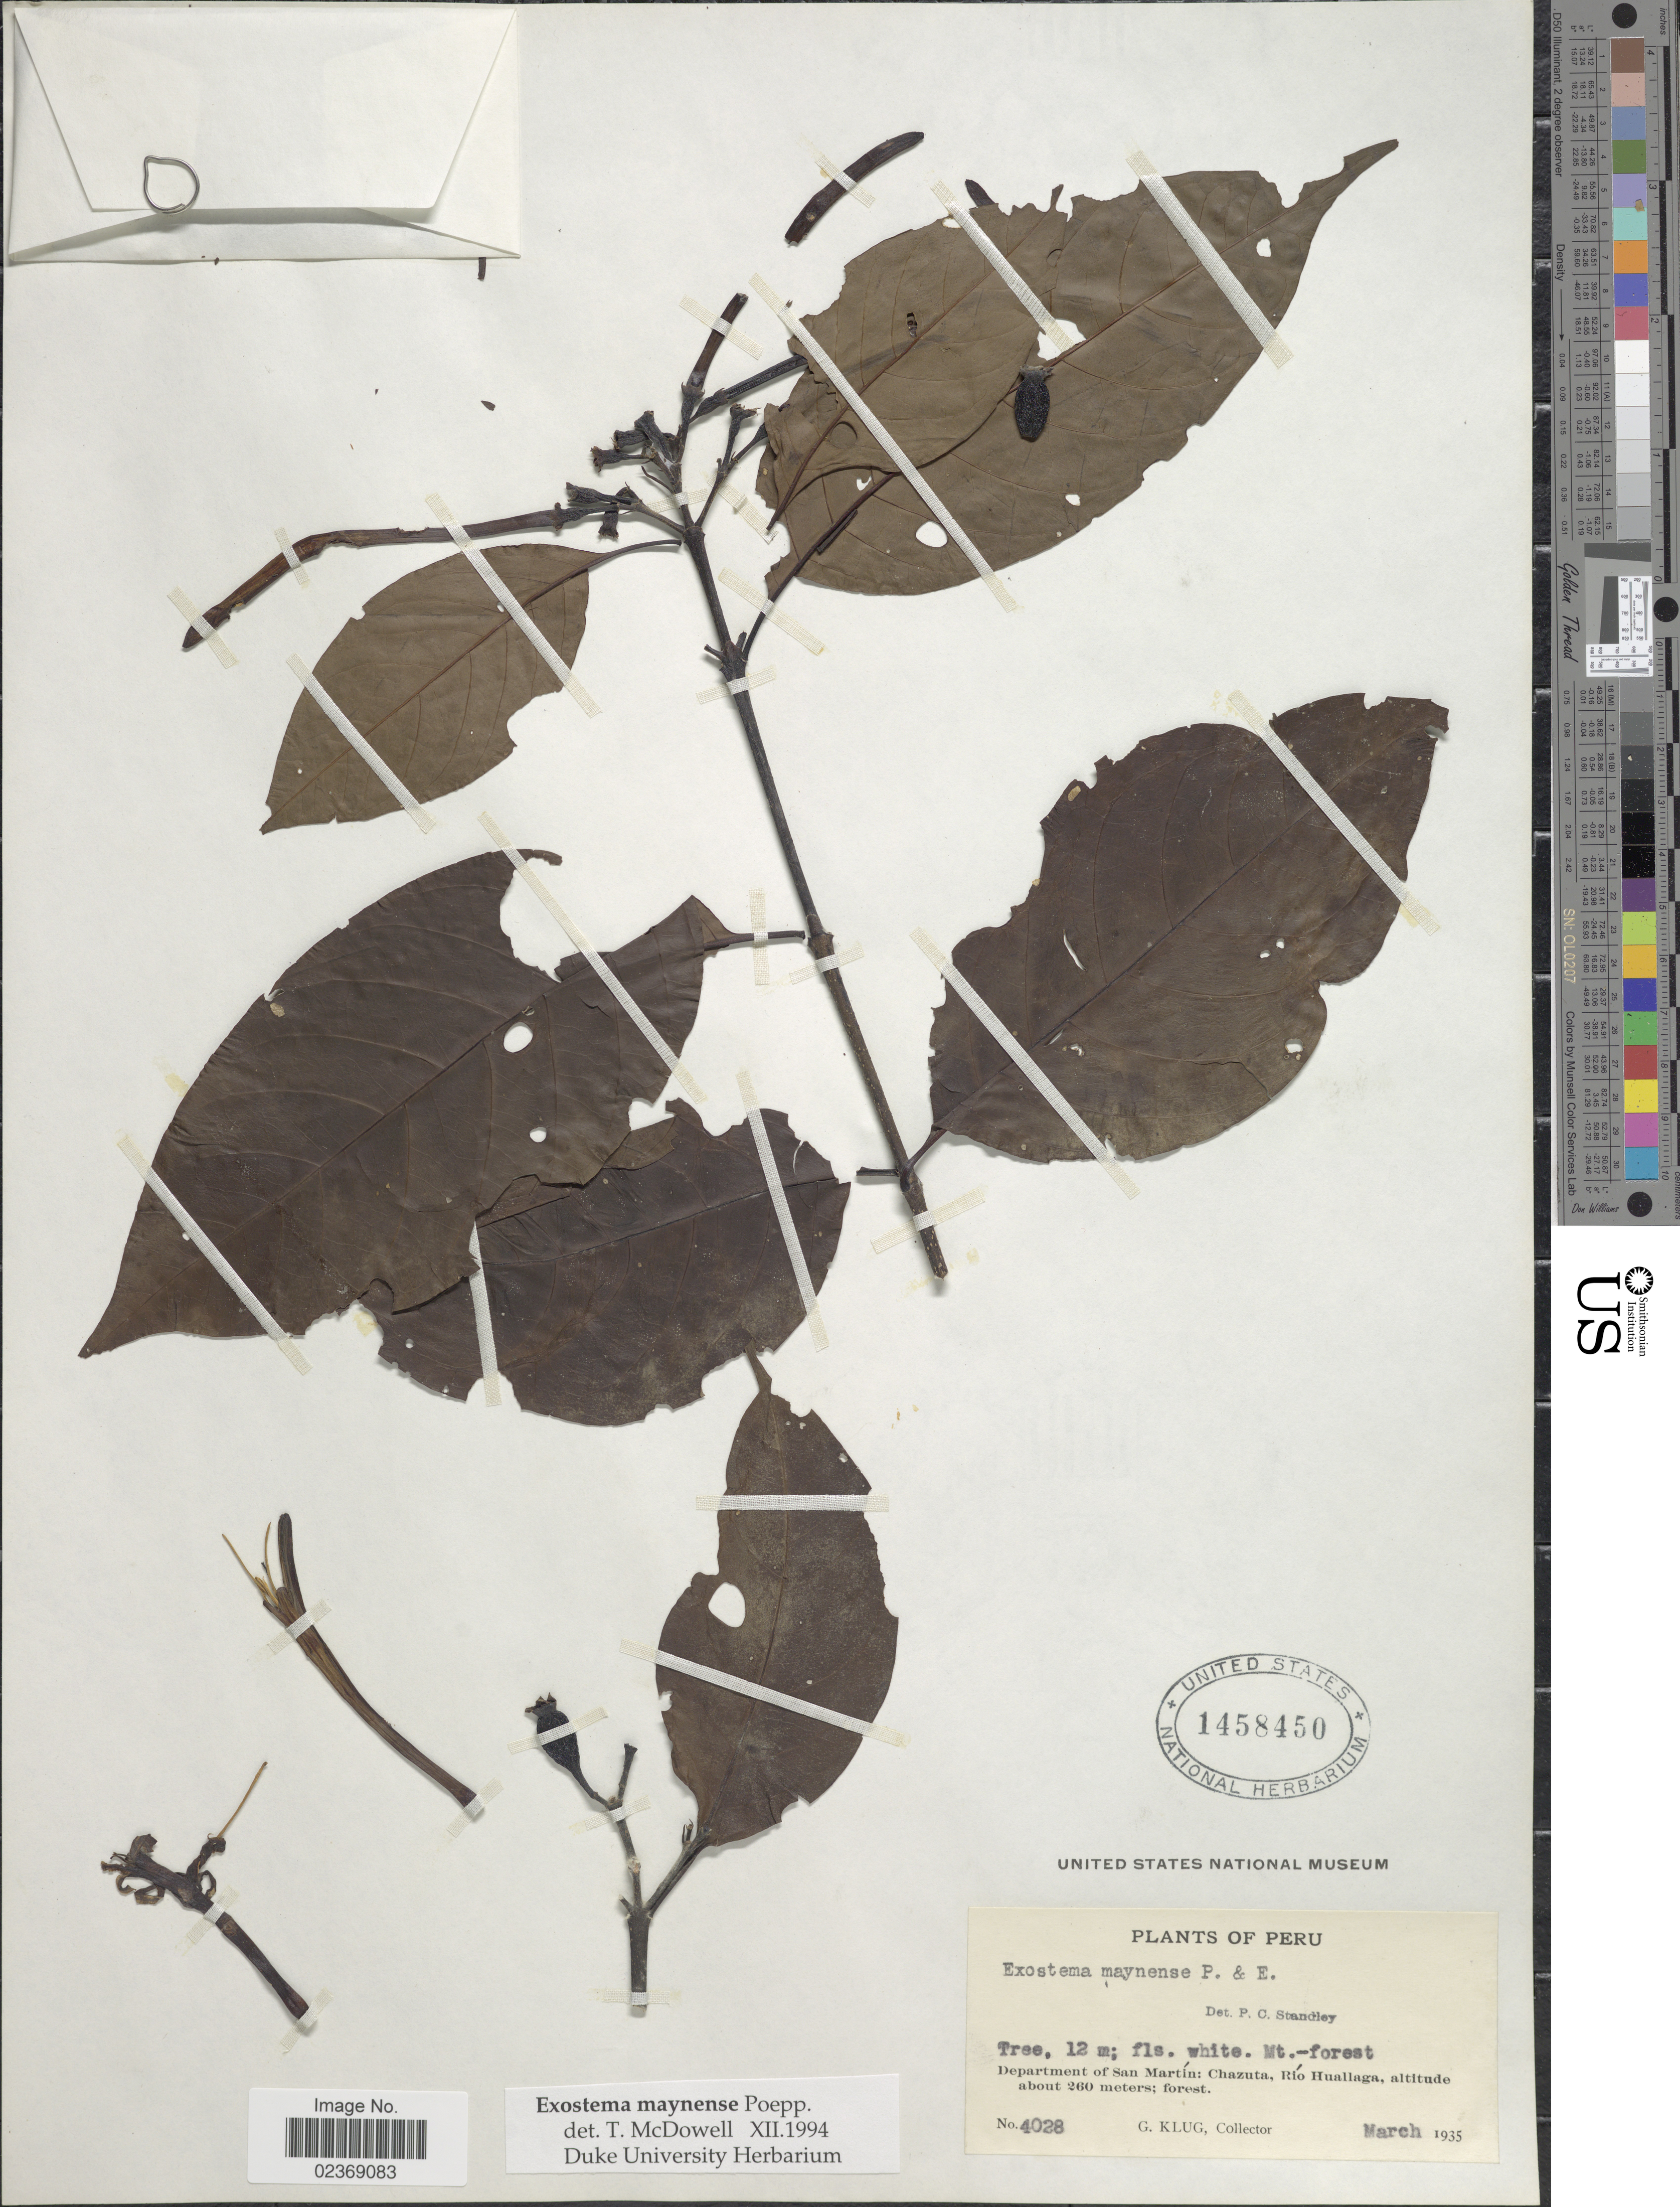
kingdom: Plantae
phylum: Tracheophyta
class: Magnoliopsida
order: Gentianales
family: Rubiaceae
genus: Exostema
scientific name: Exostema maynense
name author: Poepp. & Endl.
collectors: G. Klug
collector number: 4028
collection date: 1935-03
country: Peru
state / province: San Martín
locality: Mt.-forest, Department of San Martín: Chazuta, Río Huallaga; forest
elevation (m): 260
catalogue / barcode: US 1458450